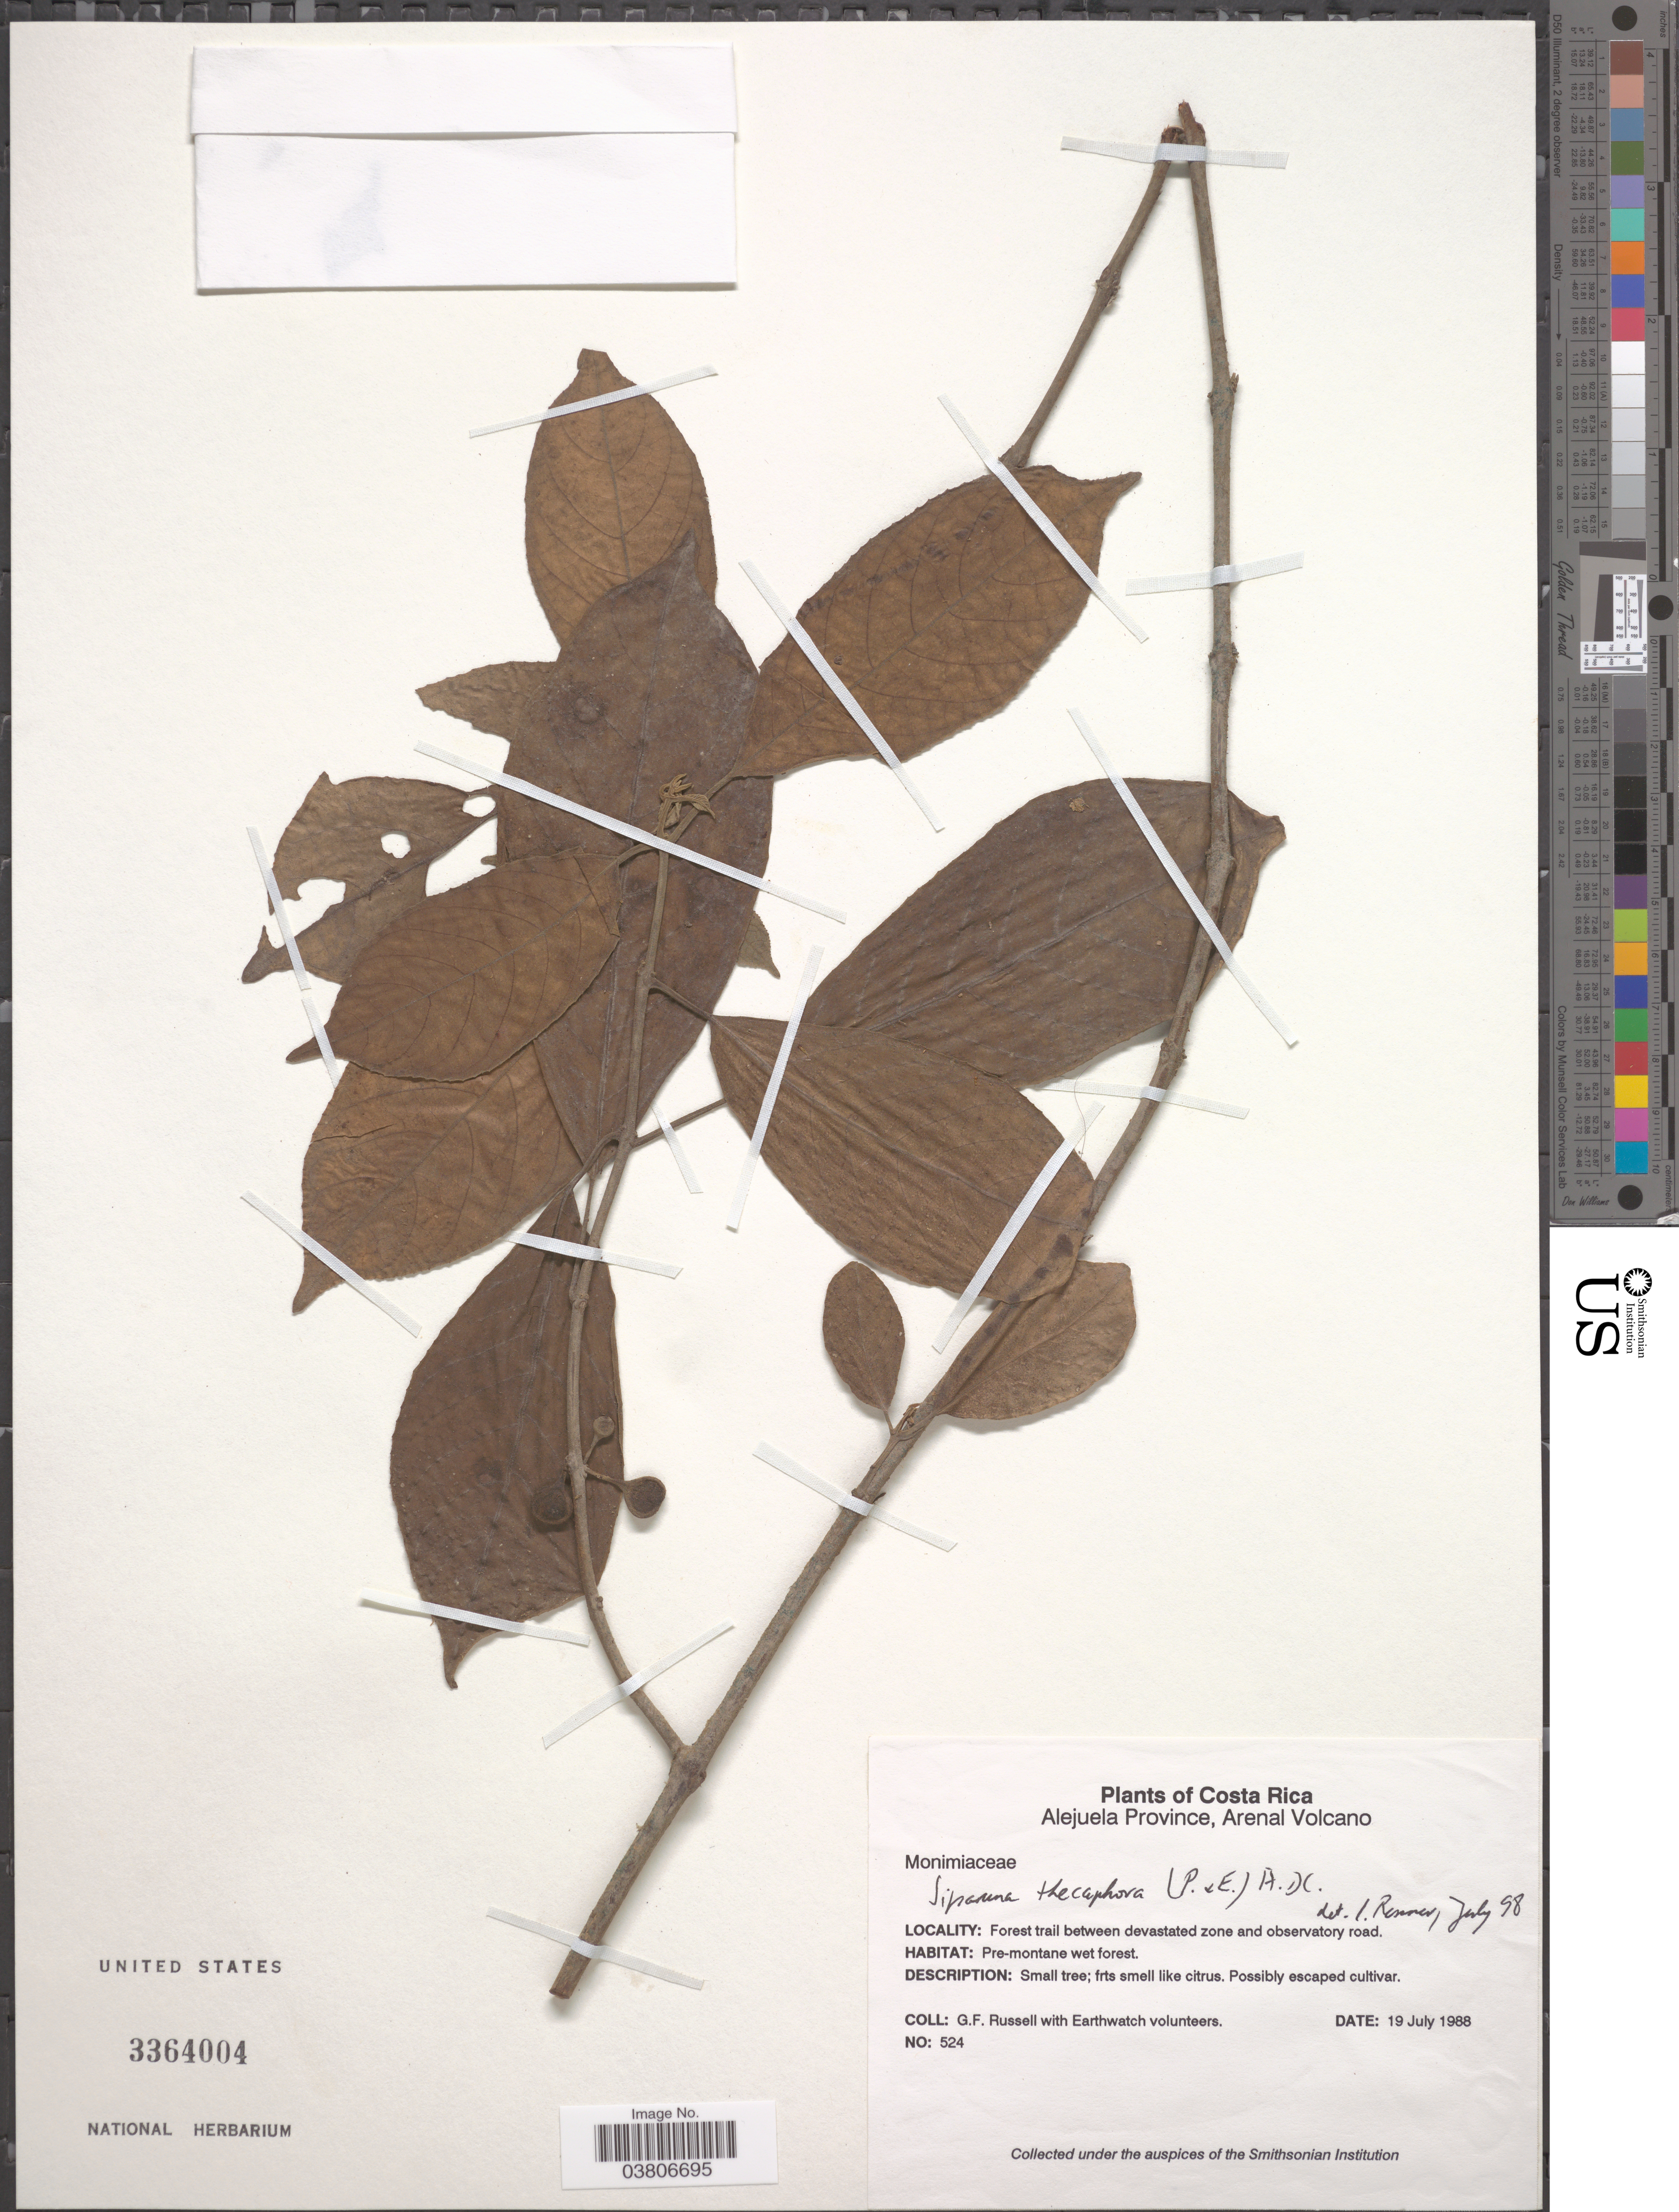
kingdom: Plantae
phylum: Tracheophyta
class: Magnoliopsida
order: Laurales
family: Siparunaceae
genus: Siparuna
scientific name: Siparuna thecaphora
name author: (Poepp. & Endl.) A. DC.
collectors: G. Russell & Earthwatch Volunteers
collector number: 524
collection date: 1988-07-19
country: Costa Rica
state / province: Alajuela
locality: Arenal Volcano. Forest trail between devastated zone and observatory road.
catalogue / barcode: US 3364004